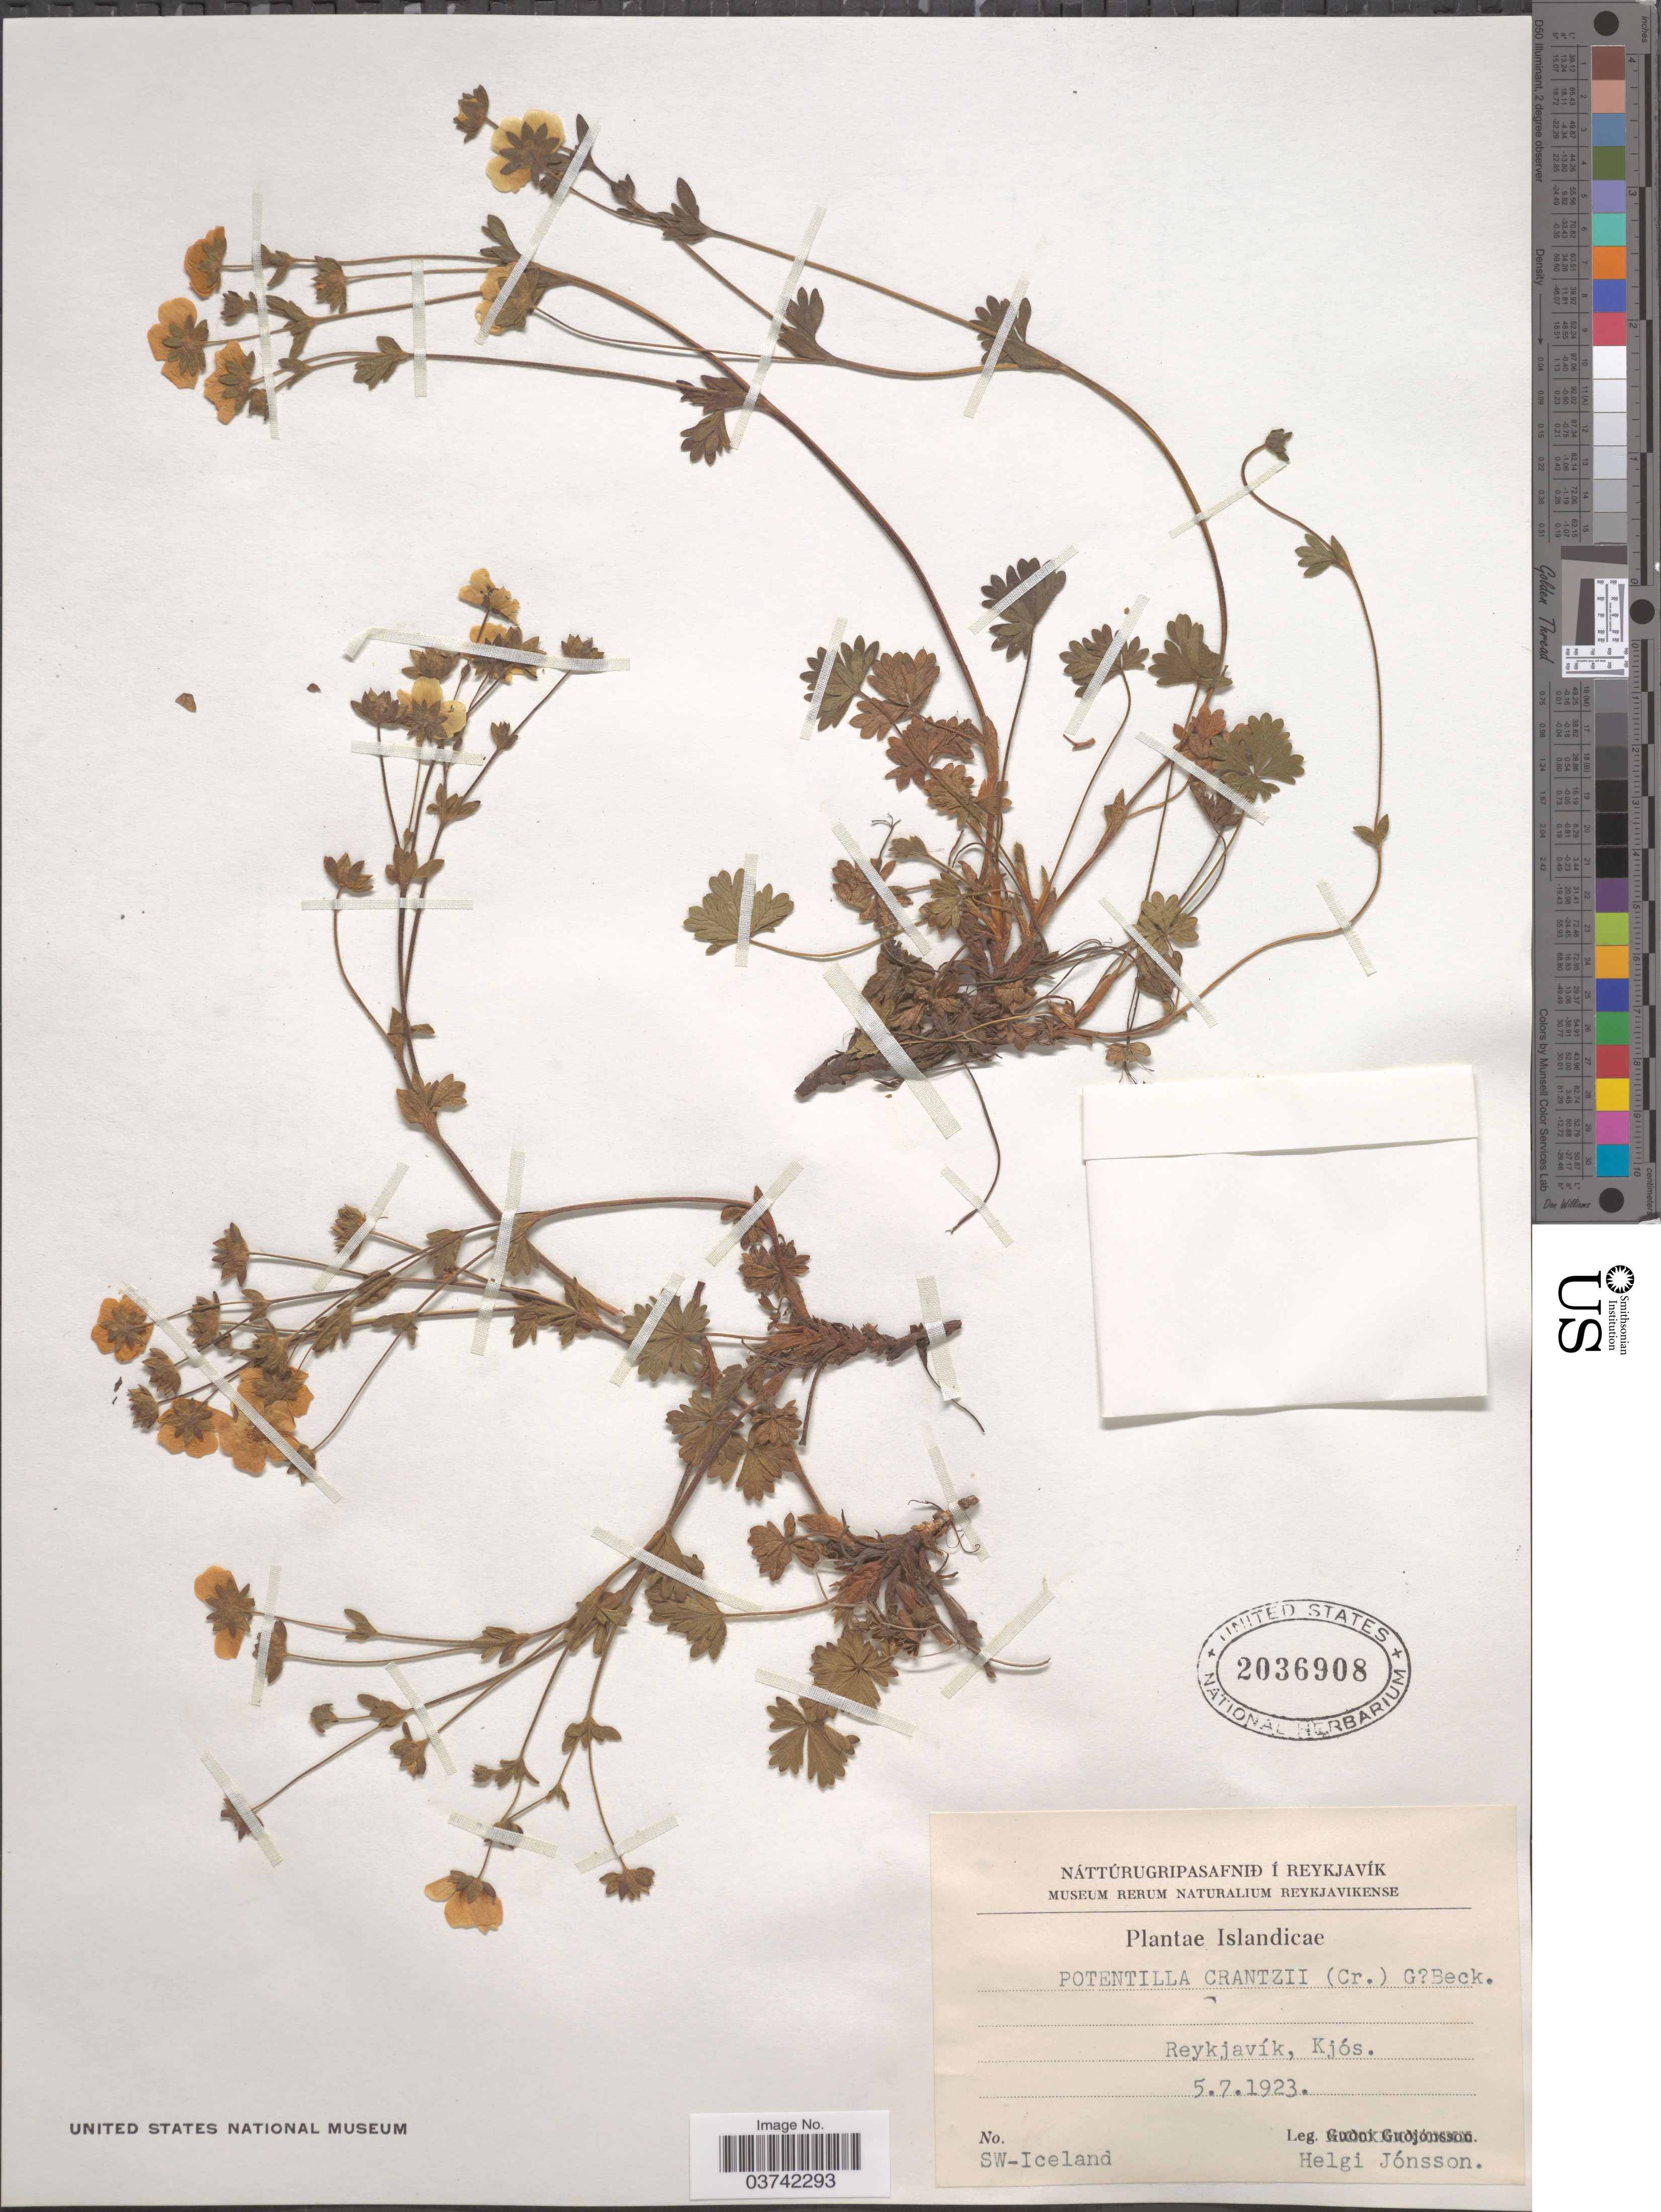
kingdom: Plantae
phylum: Tracheophyta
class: Magnoliopsida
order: Rosales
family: Rosaceae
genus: Potentilla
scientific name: Potentilla crantzii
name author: (Crantz) Beck ex Fritsch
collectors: H. Jónsson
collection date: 1923-07-05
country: Iceland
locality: Reykjavík, Kjós. SW-Iceland.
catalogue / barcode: US 2036908